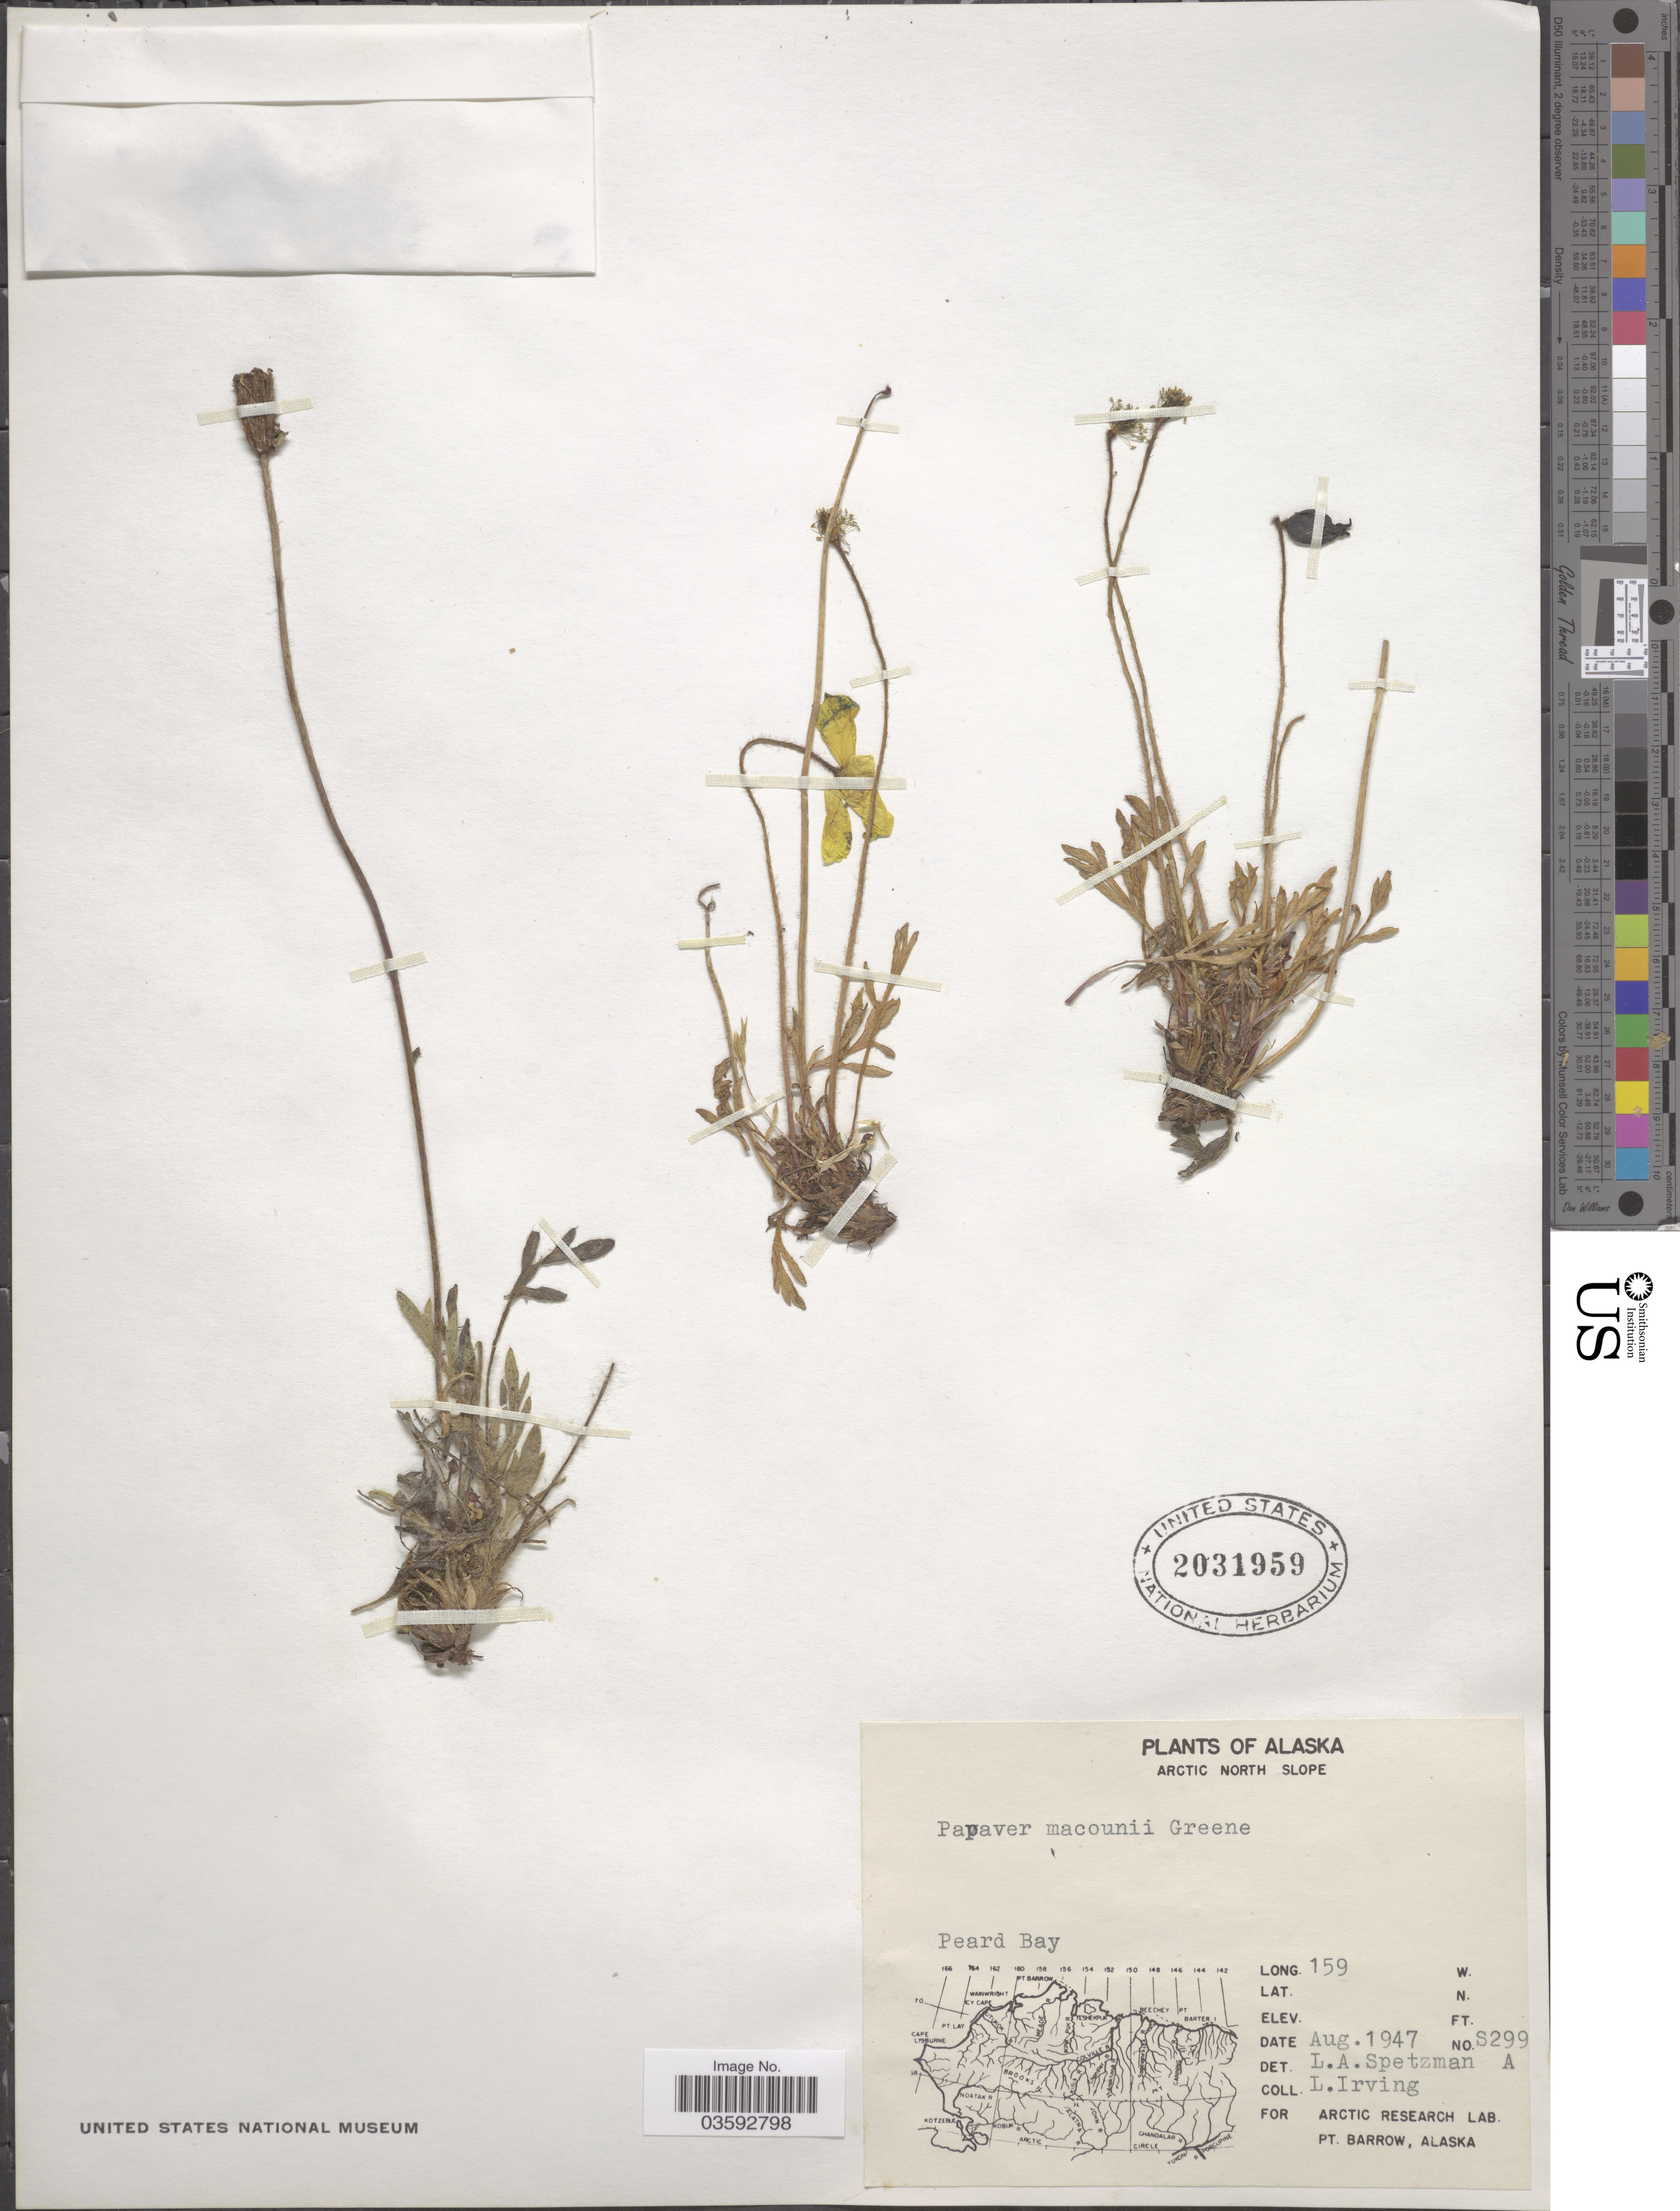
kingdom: Plantae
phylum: Tracheophyta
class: Magnoliopsida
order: Ranunculales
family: Papaveraceae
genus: Papaver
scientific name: Papaver macounii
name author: Greene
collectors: L. Spetzman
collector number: S299A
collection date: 1947-08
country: United States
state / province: Alaska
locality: Arctic North Slope. Peard Bay.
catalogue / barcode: US 2031959